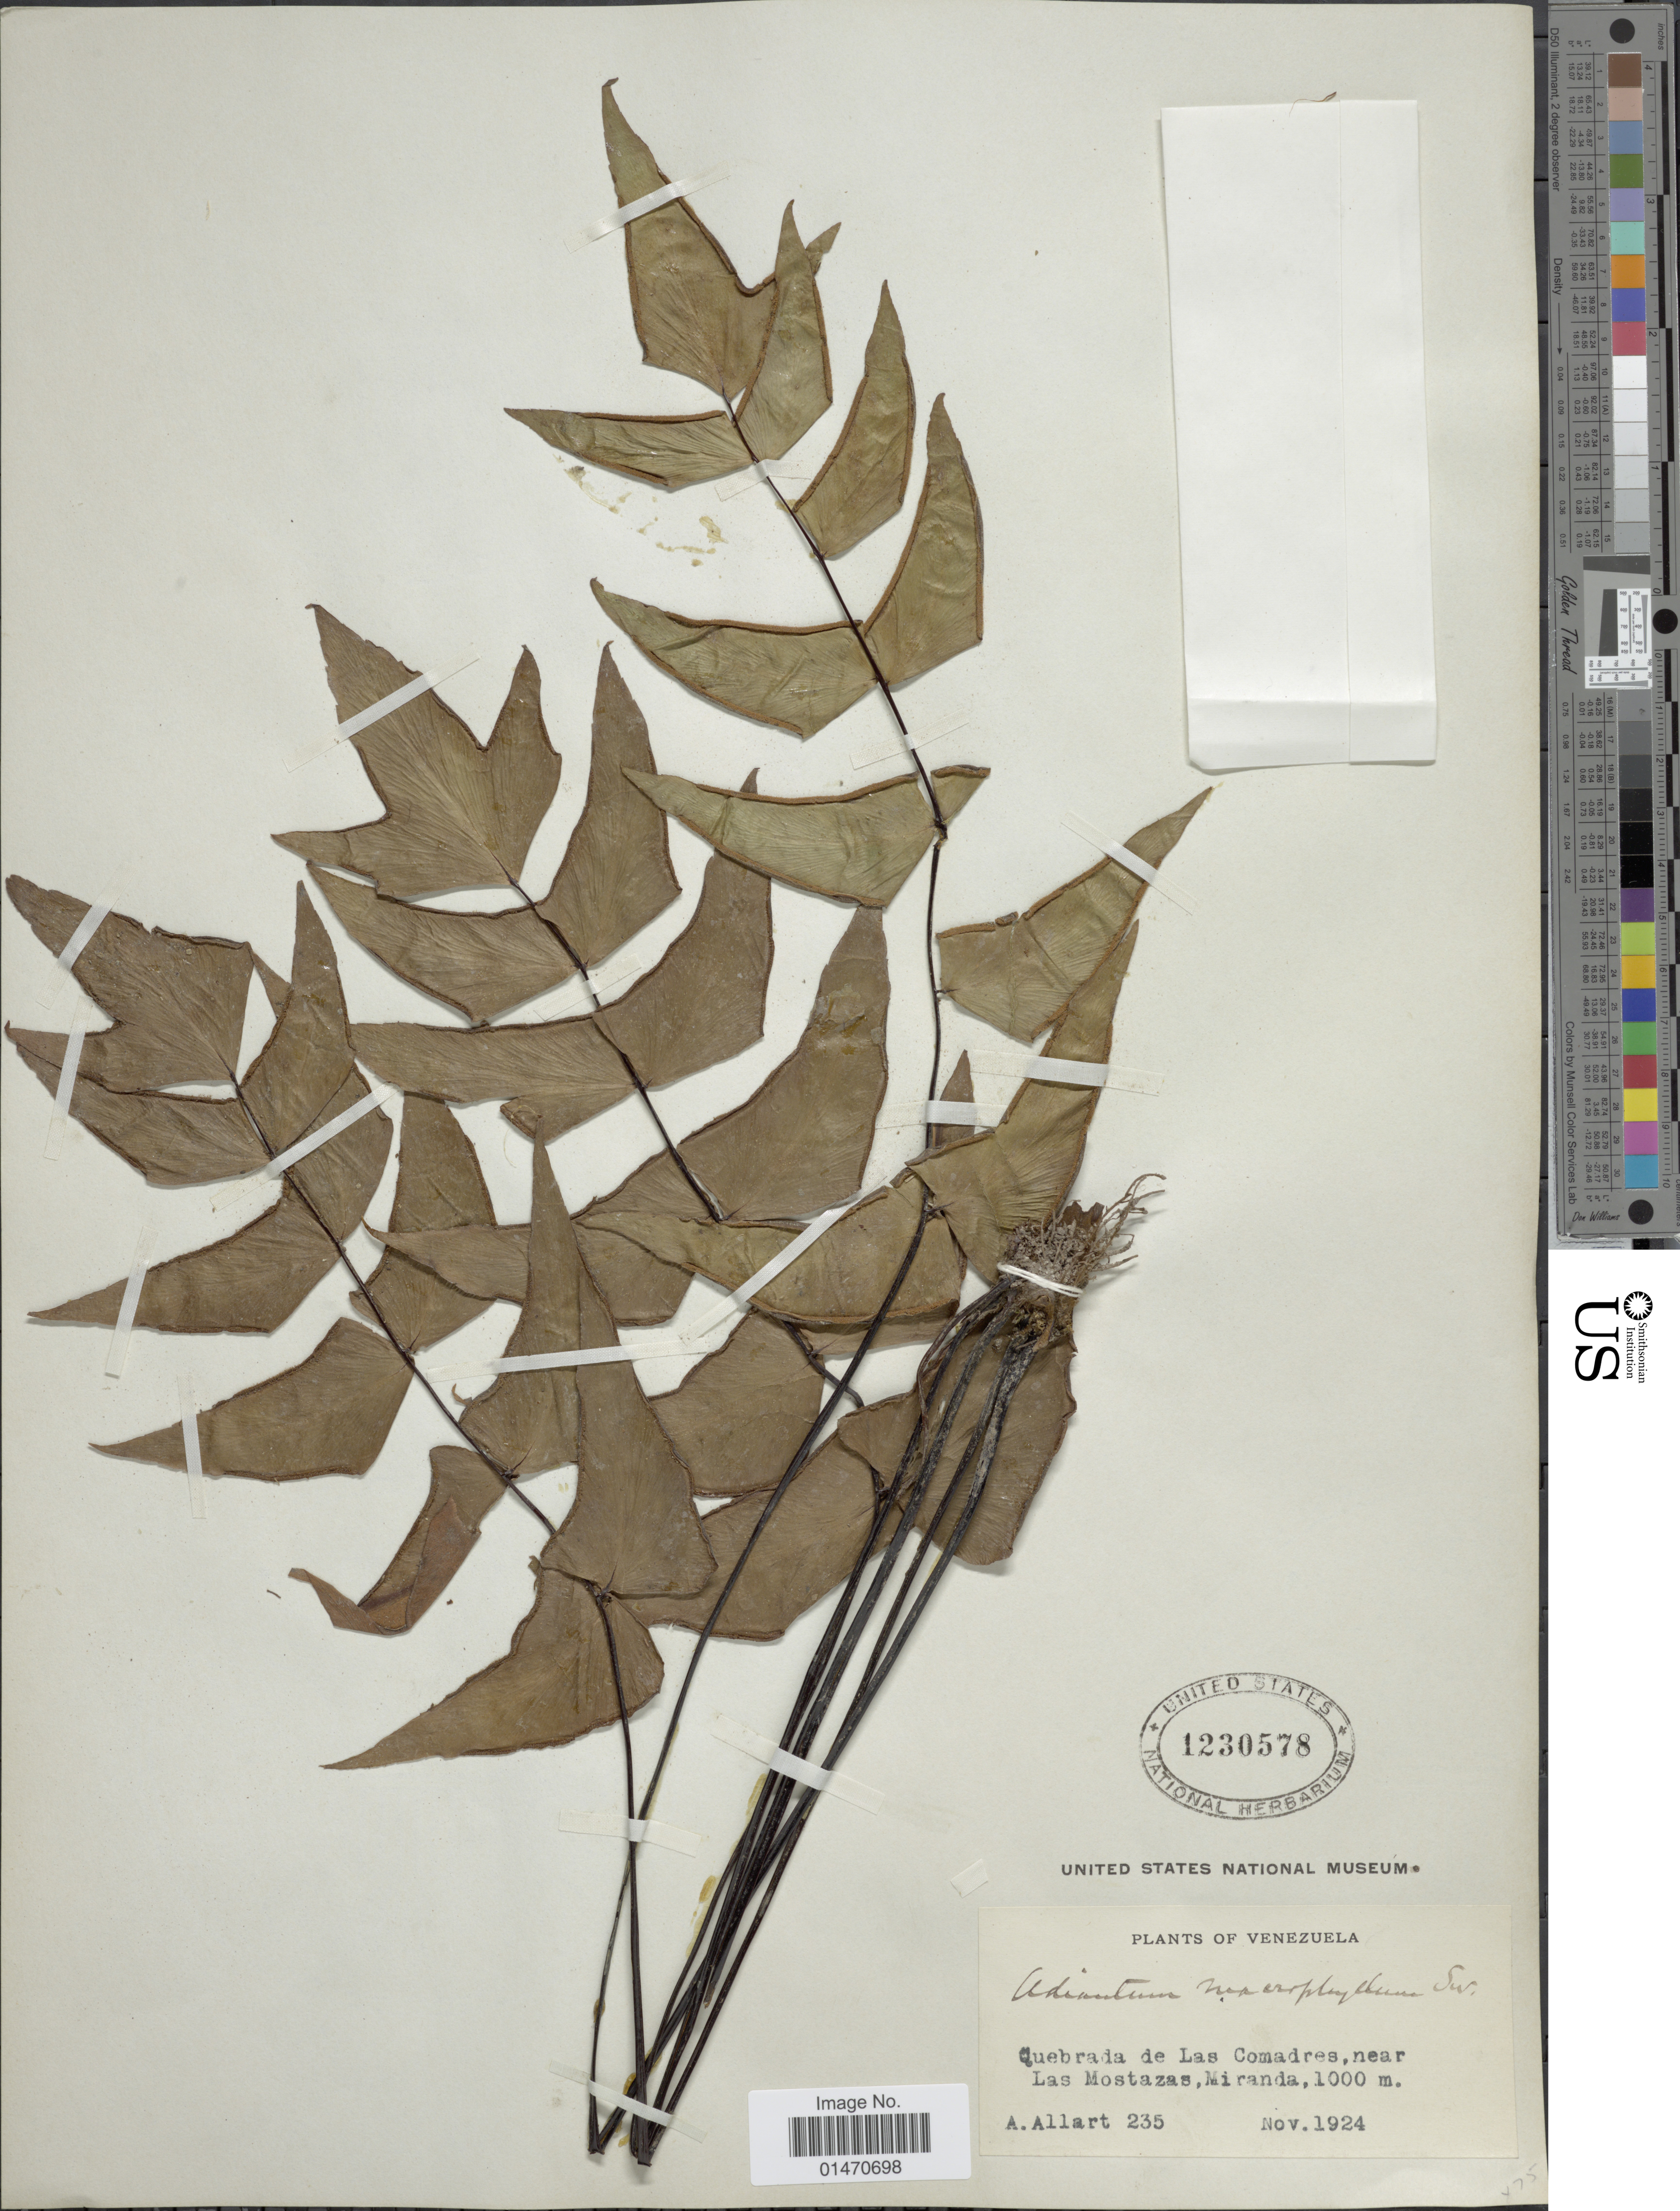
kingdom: Plantae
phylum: Tracheophyta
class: Polypodiopsida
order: Polypodiales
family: Pteridaceae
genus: Adiantum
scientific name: Adiantum macrophyllum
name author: Sw.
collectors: A. Allart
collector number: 235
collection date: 1924-11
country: Venezuela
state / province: Miranda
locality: Quebrada de Las Comadres, near Las Mostazas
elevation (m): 1000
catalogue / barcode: US 1230578